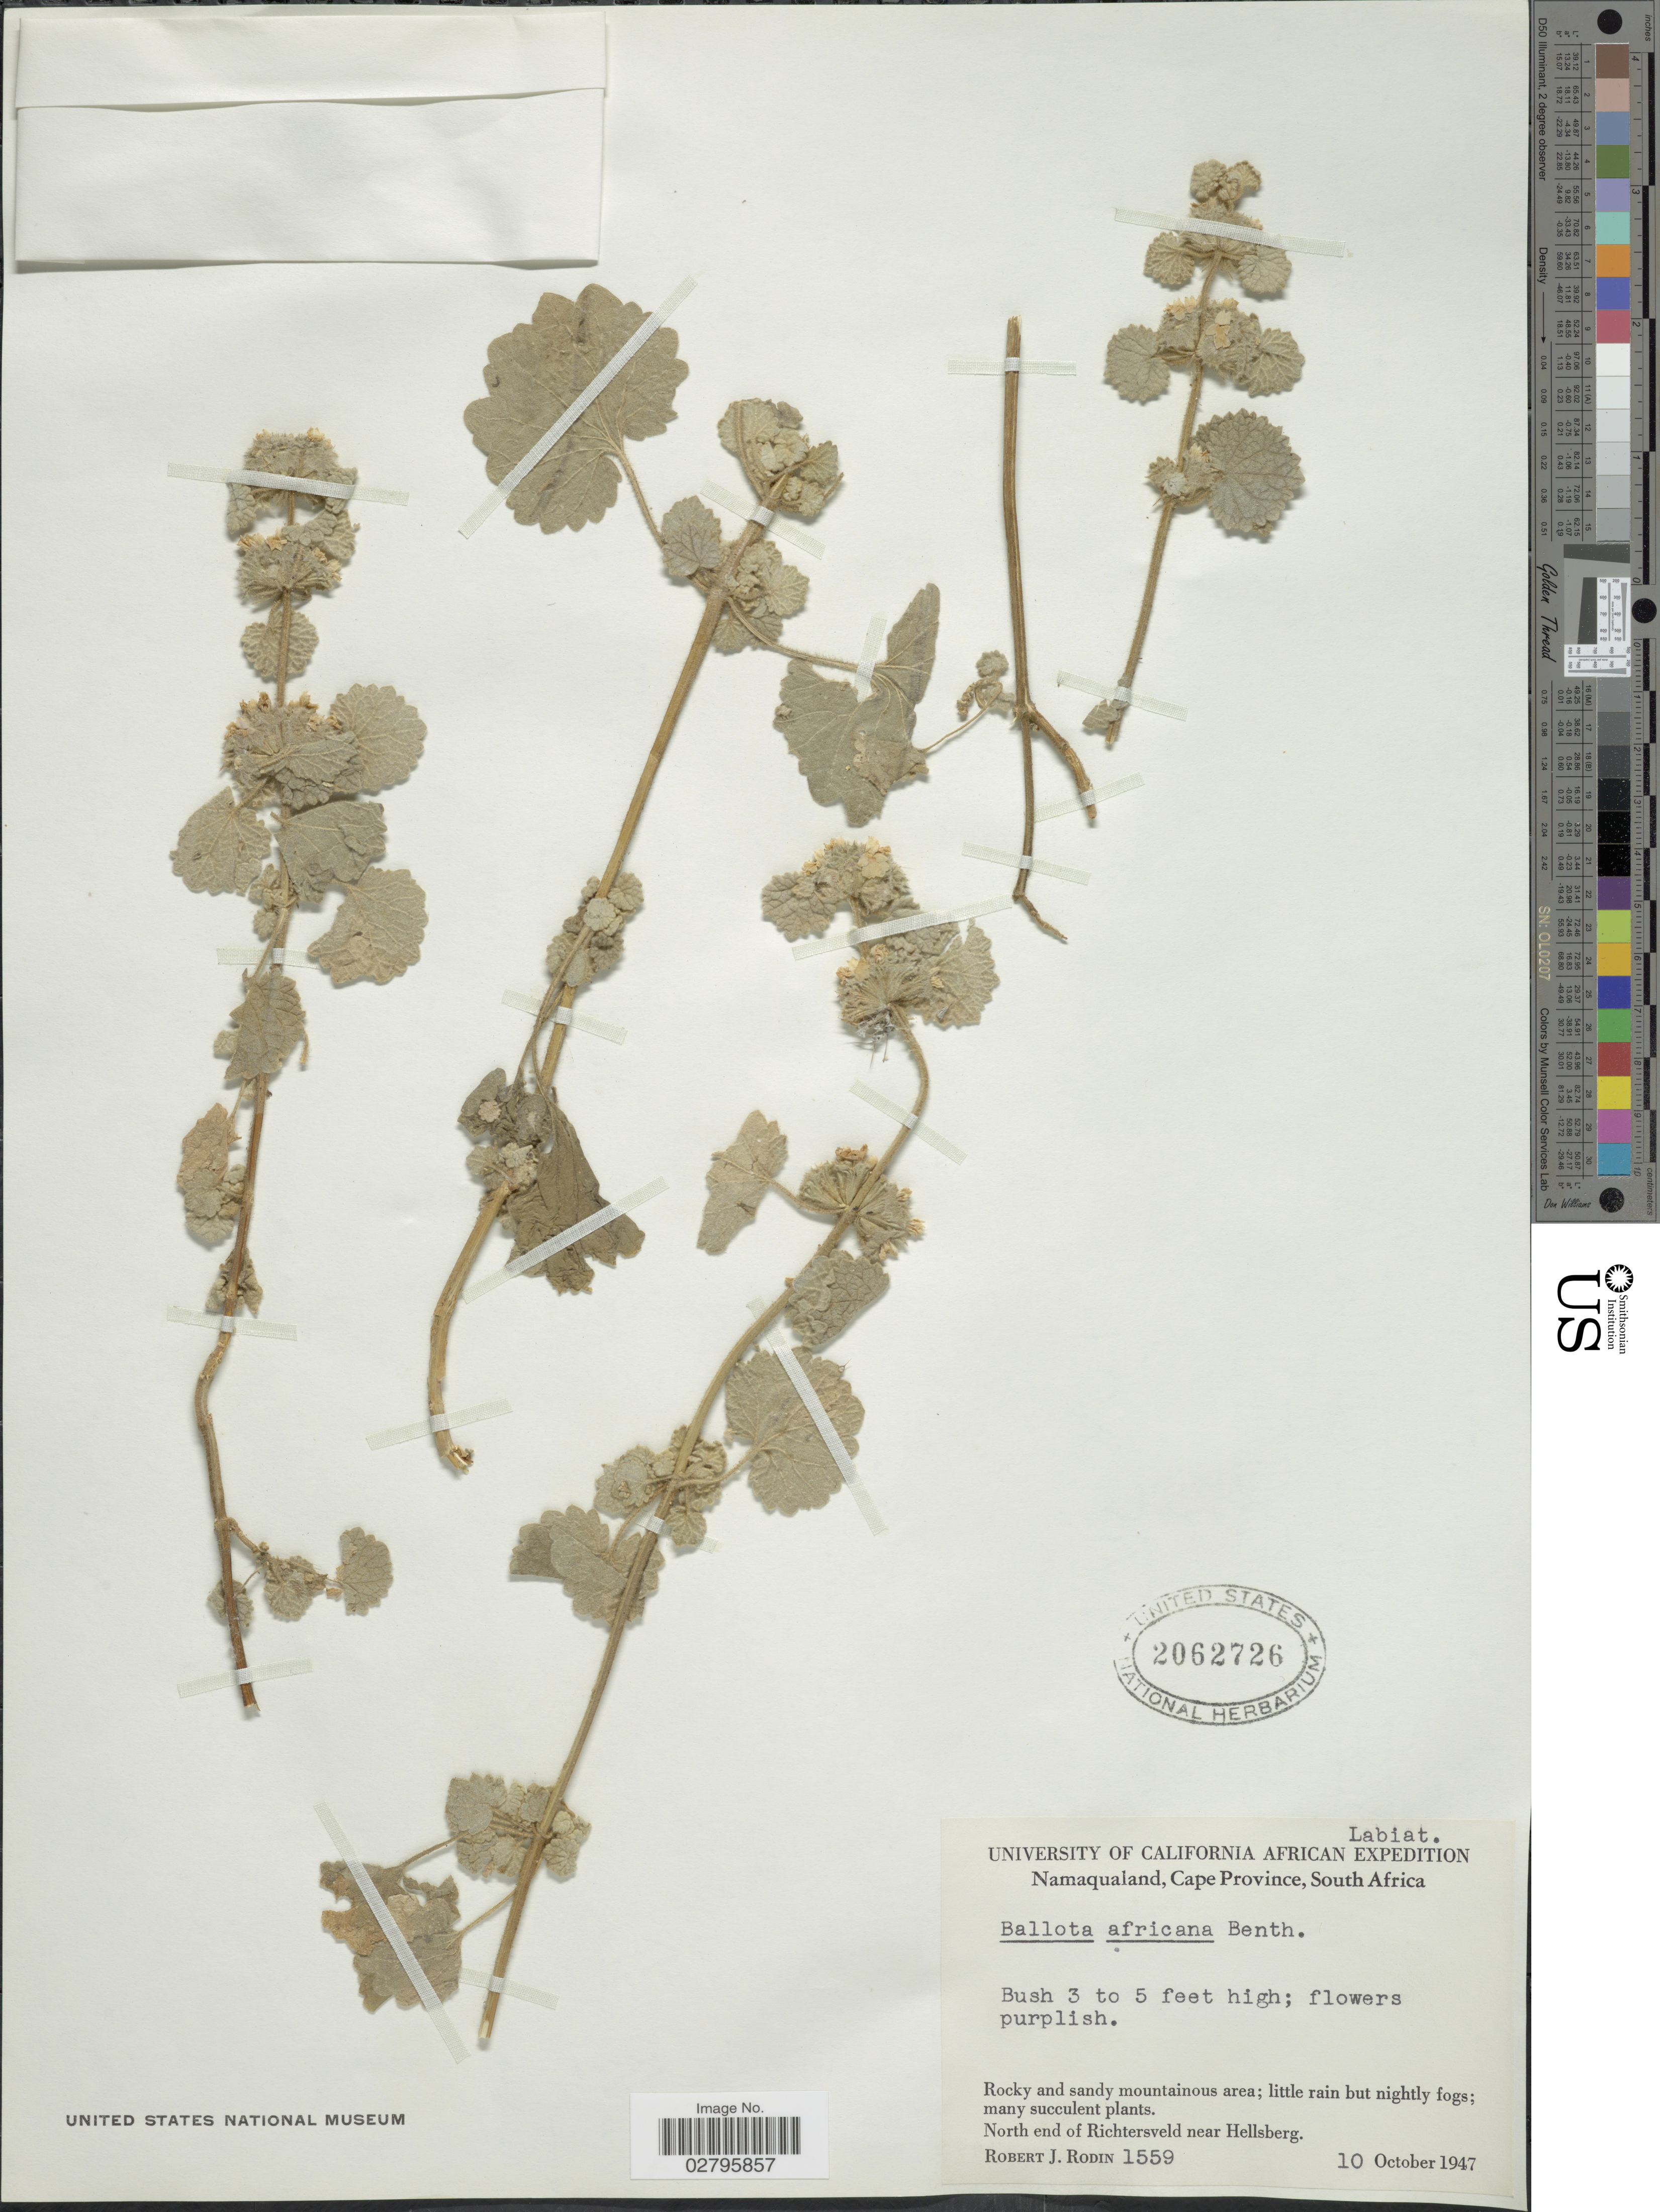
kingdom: Plantae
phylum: Tracheophyta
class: Magnoliopsida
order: Lamiales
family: Lamiaceae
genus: Ballota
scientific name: Ballota africana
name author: Benth.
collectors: R. J. Rodin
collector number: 1559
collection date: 1947-10-10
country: South Africa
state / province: Northern Cape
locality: Namaqualand, Cape Province. Rocky and sandy mountainous area; little rain but nightly fogs; many succulent plants. North end of Richtersveld near Hellsberg.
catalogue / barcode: US 2062726